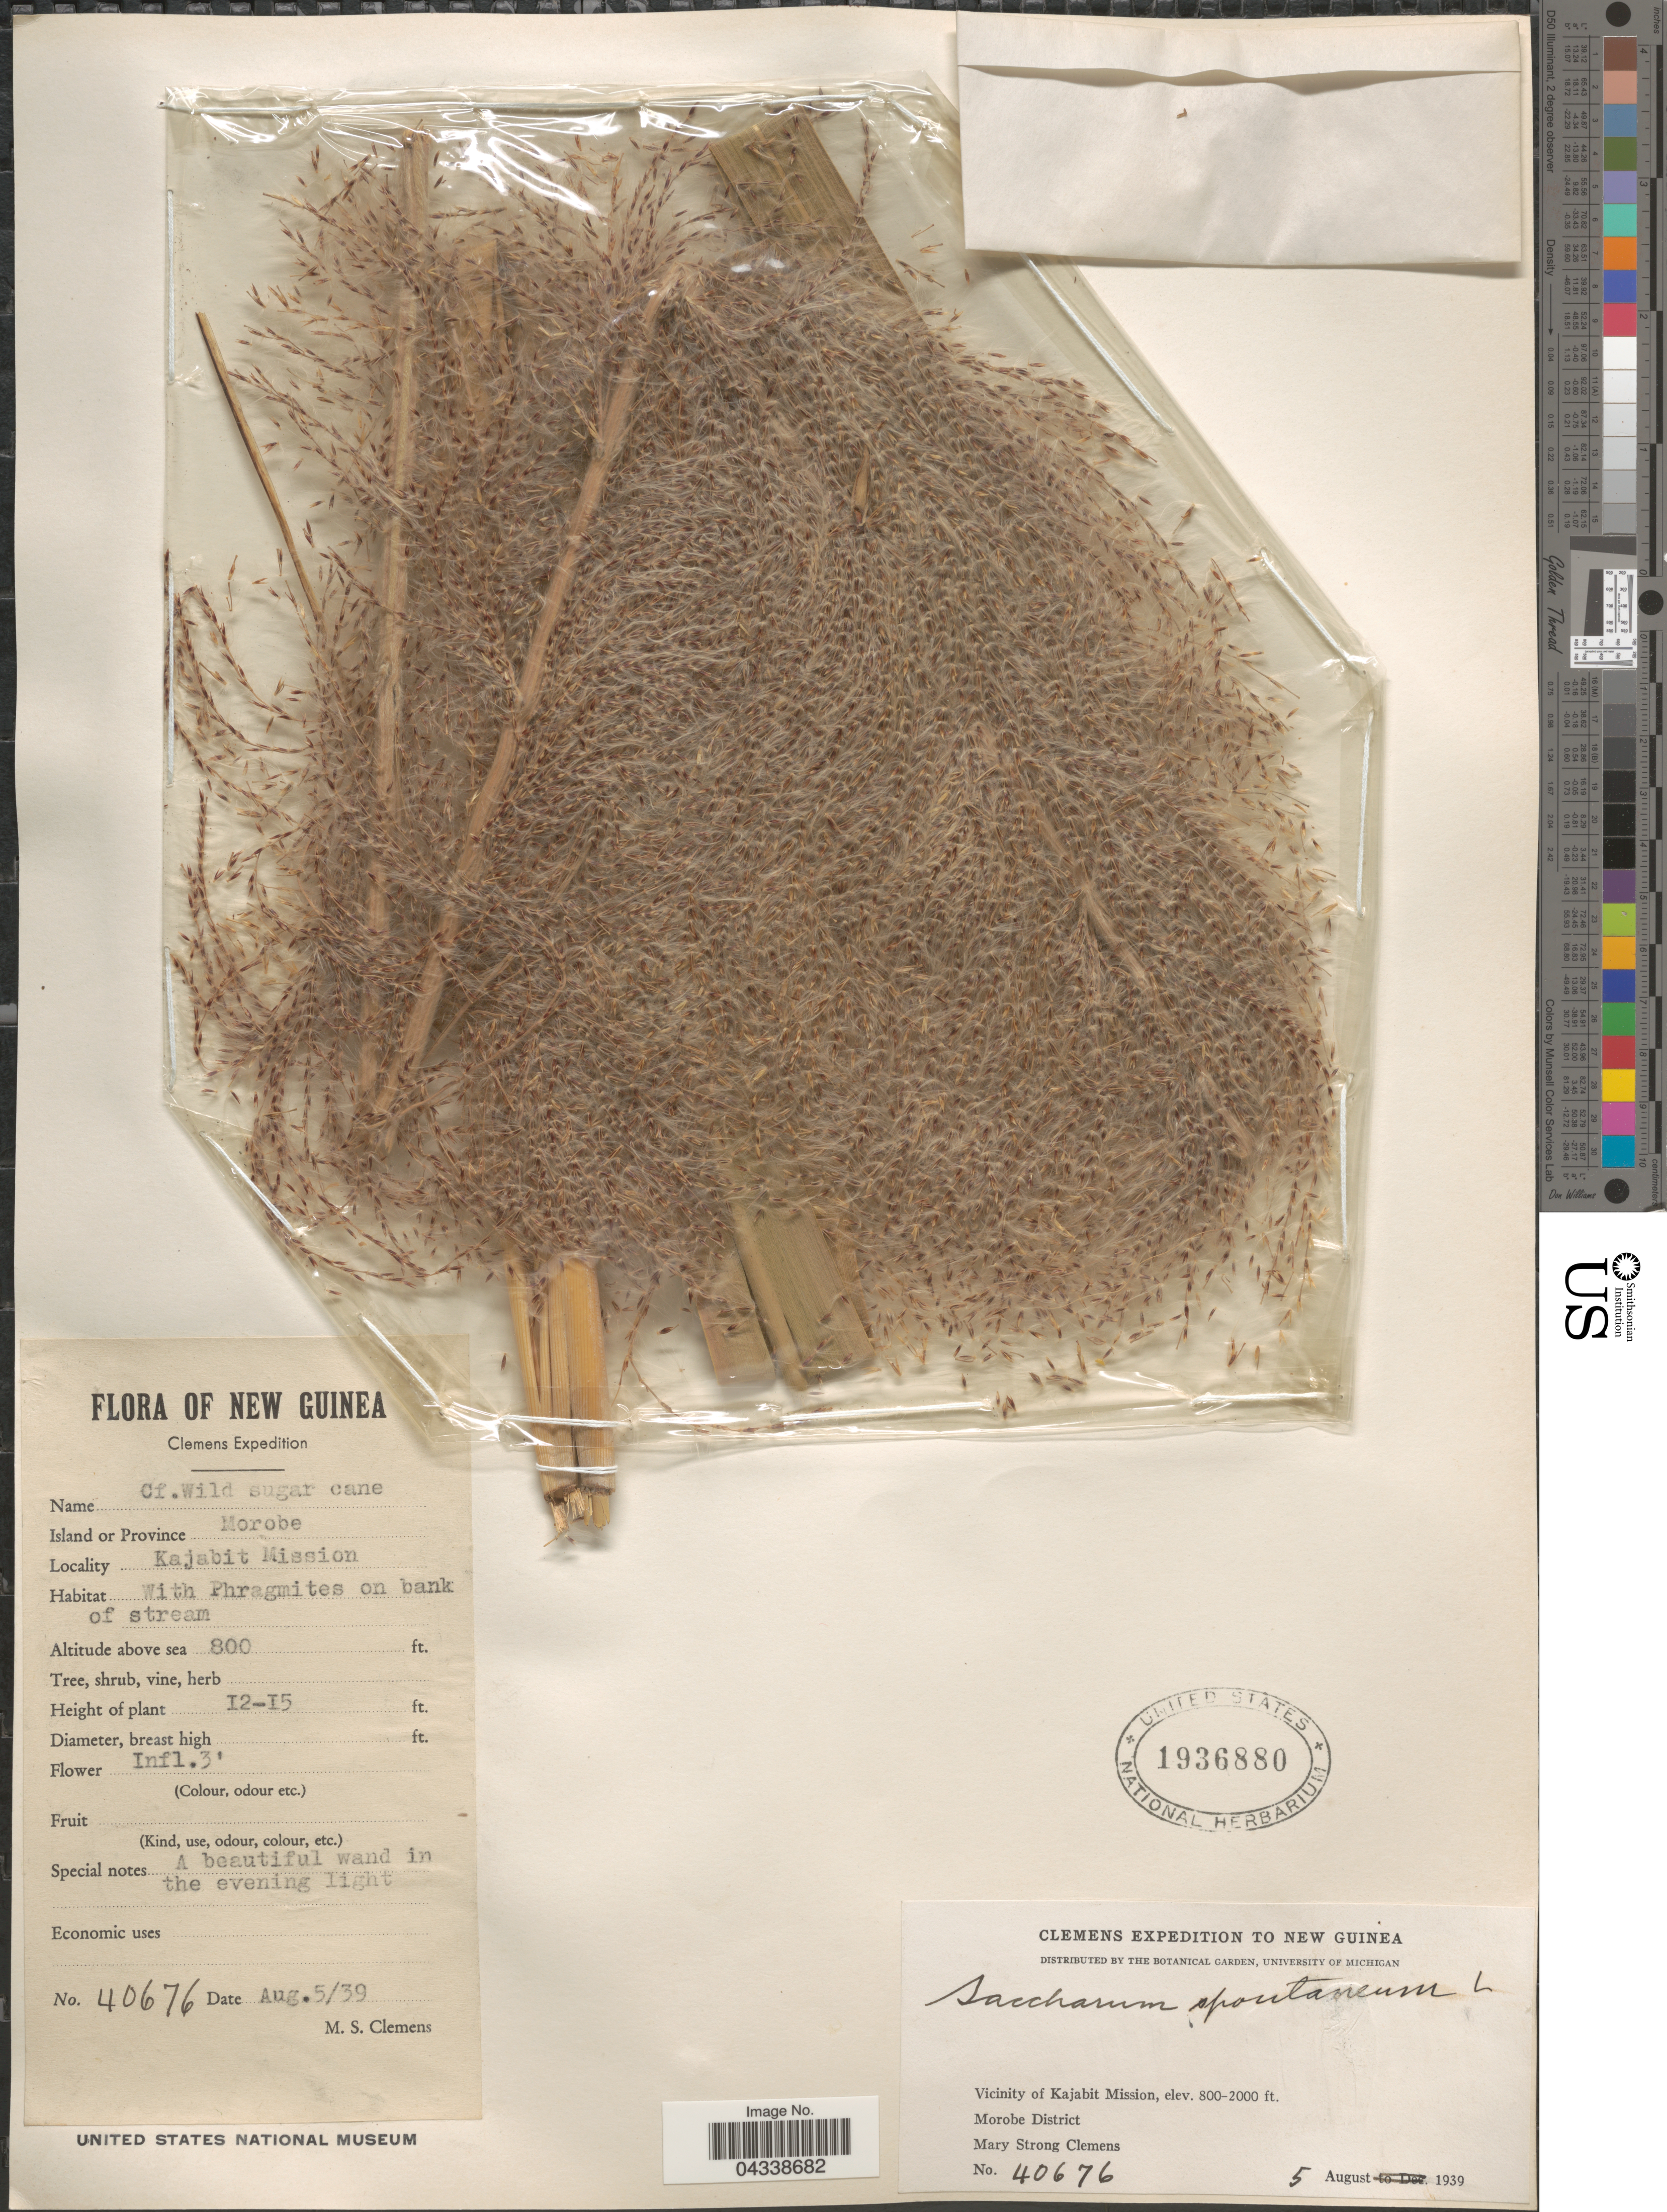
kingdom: Plantae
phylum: Tracheophyta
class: Liliopsida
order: Poales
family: Poaceae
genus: Saccharum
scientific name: Saccharum spontaneum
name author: L.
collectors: M. S. Clemens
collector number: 40676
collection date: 1939-08-05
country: Papua New Guinea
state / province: Morobe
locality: New Guinea. Clemens Expedition. Vicinity of Kajabit Mission. Morobe District.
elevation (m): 244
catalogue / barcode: US 1936880